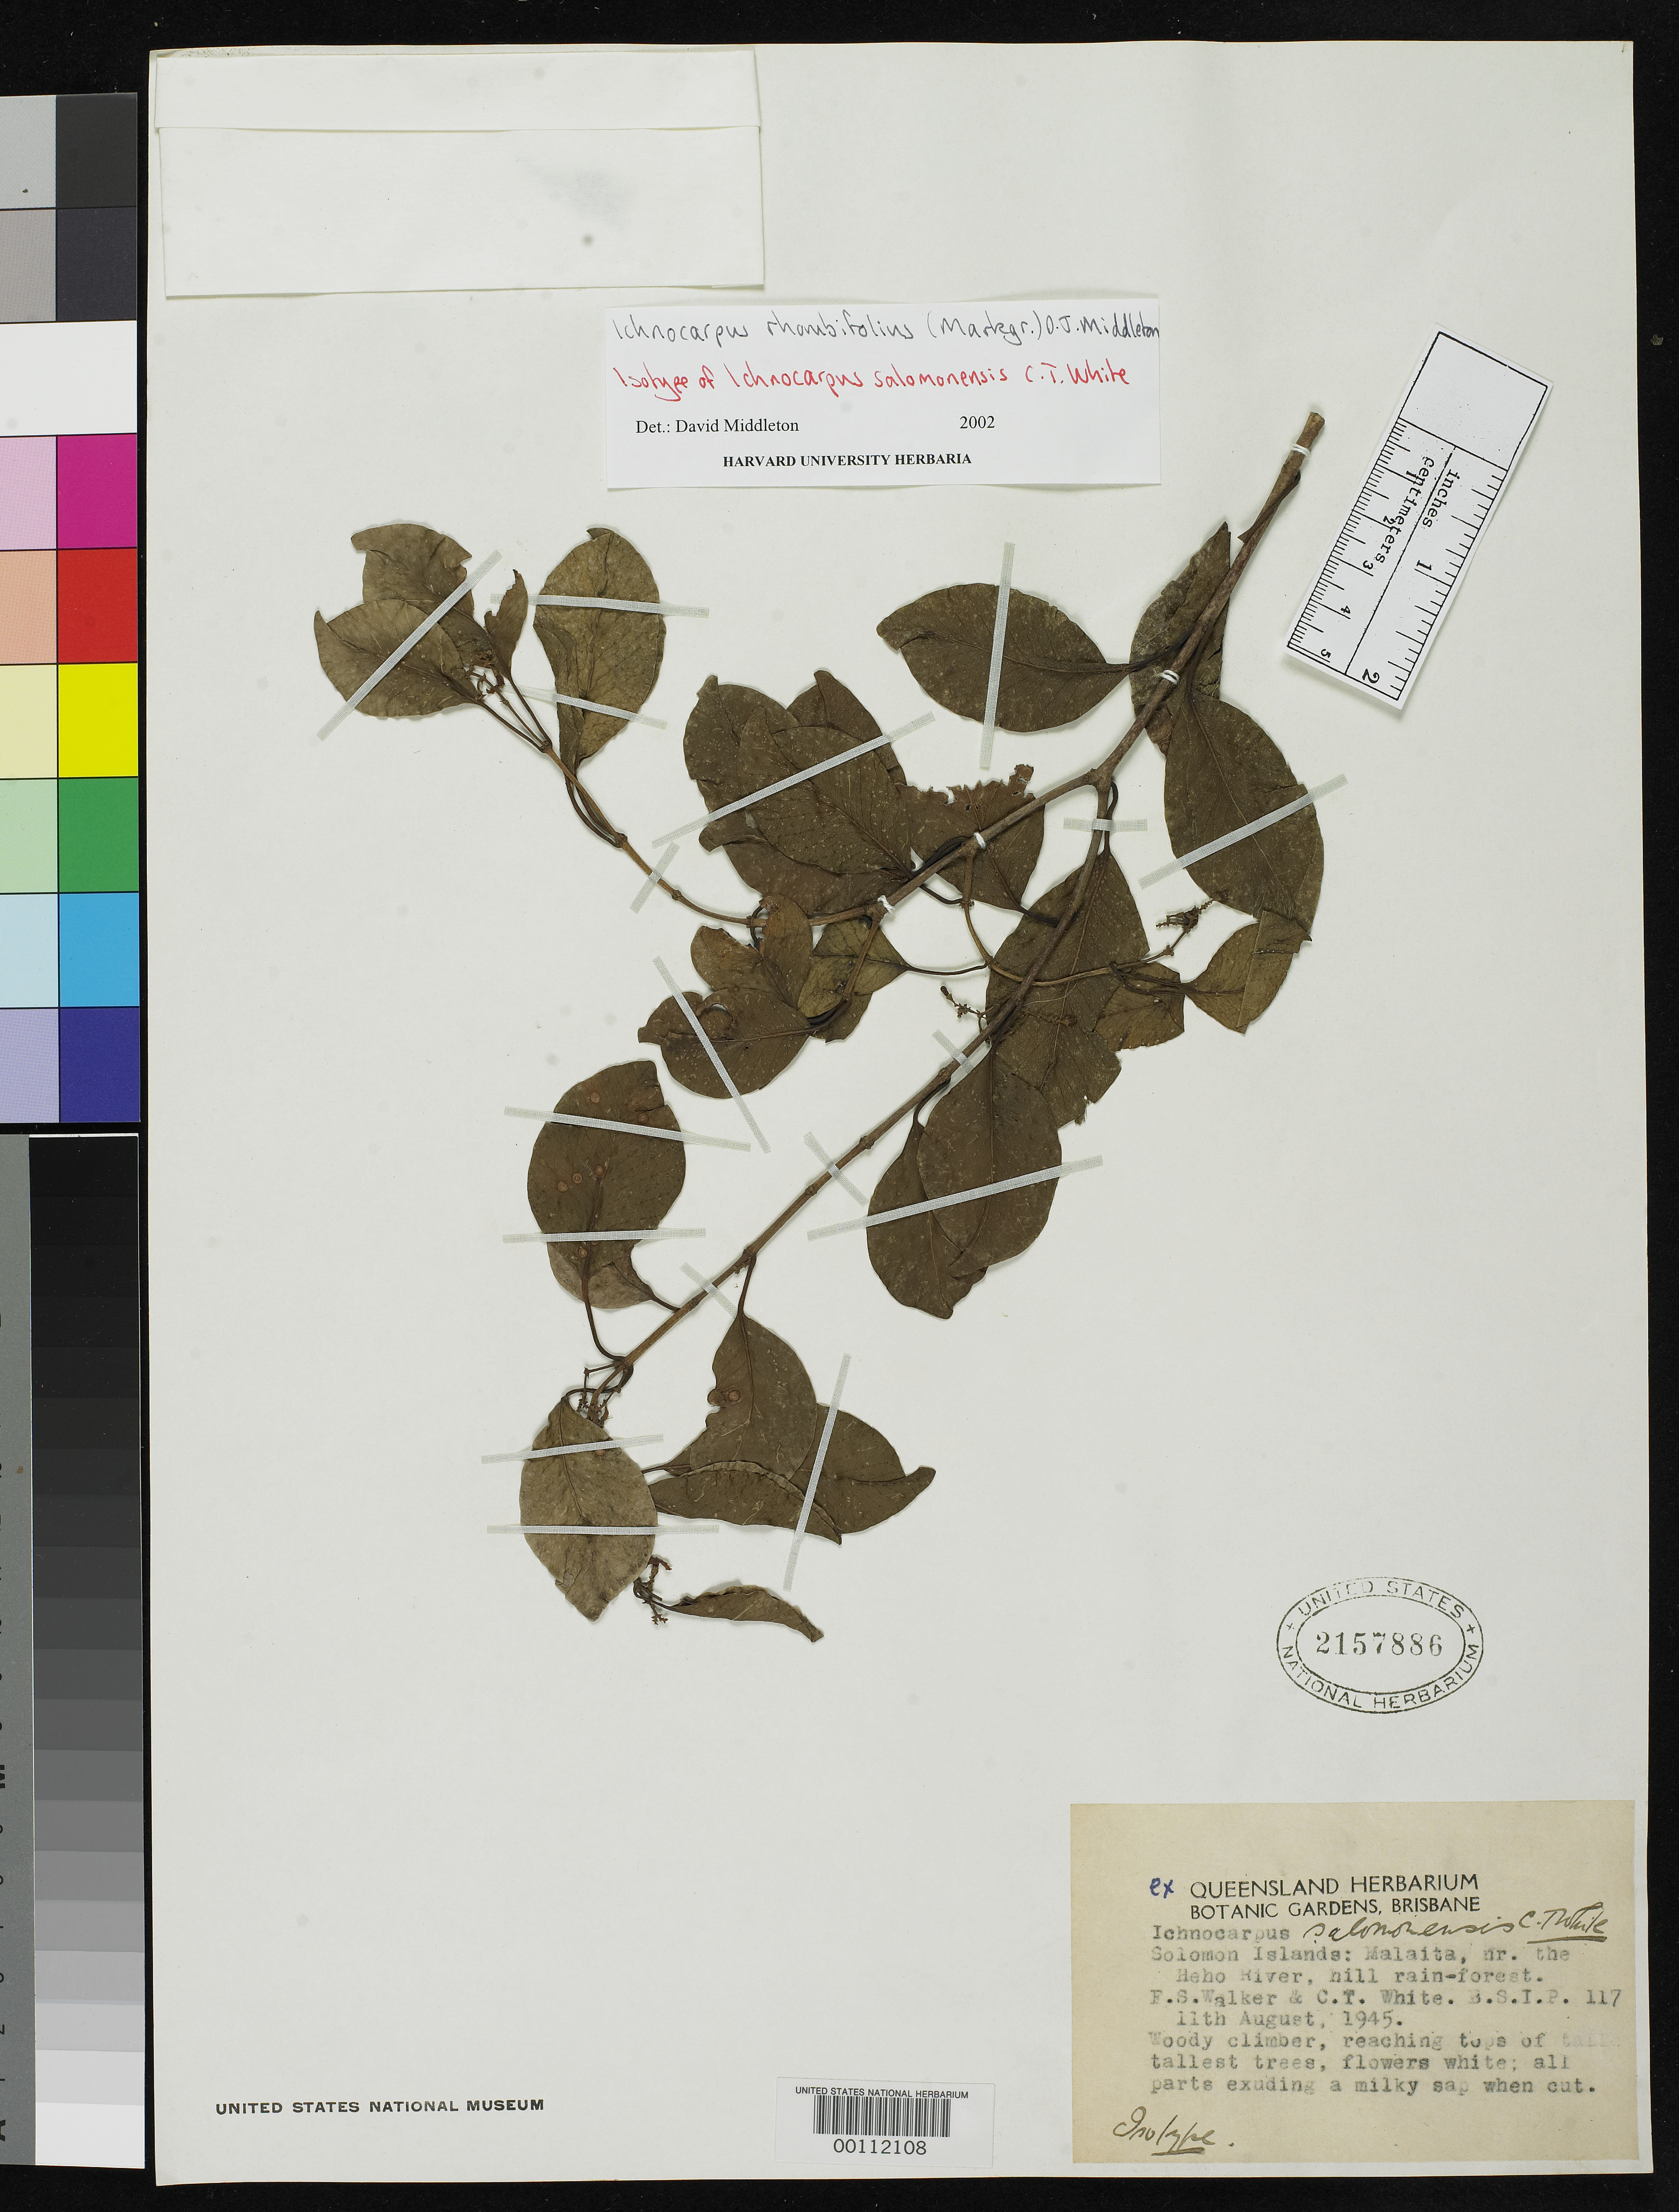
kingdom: Plantae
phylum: Tracheophyta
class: Magnoliopsida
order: Gentianales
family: Apocynaceae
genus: Ichnocarpus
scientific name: Ichnocarpus salomonensis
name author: C.T. White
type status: Isotype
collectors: F. Walker & C. T. White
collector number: B.S.I.P. 117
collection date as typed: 11 Aug 1945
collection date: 1945-08-11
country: Solomon Islands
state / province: Malaita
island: Malaita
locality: Near Heho River.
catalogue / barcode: US 2157886